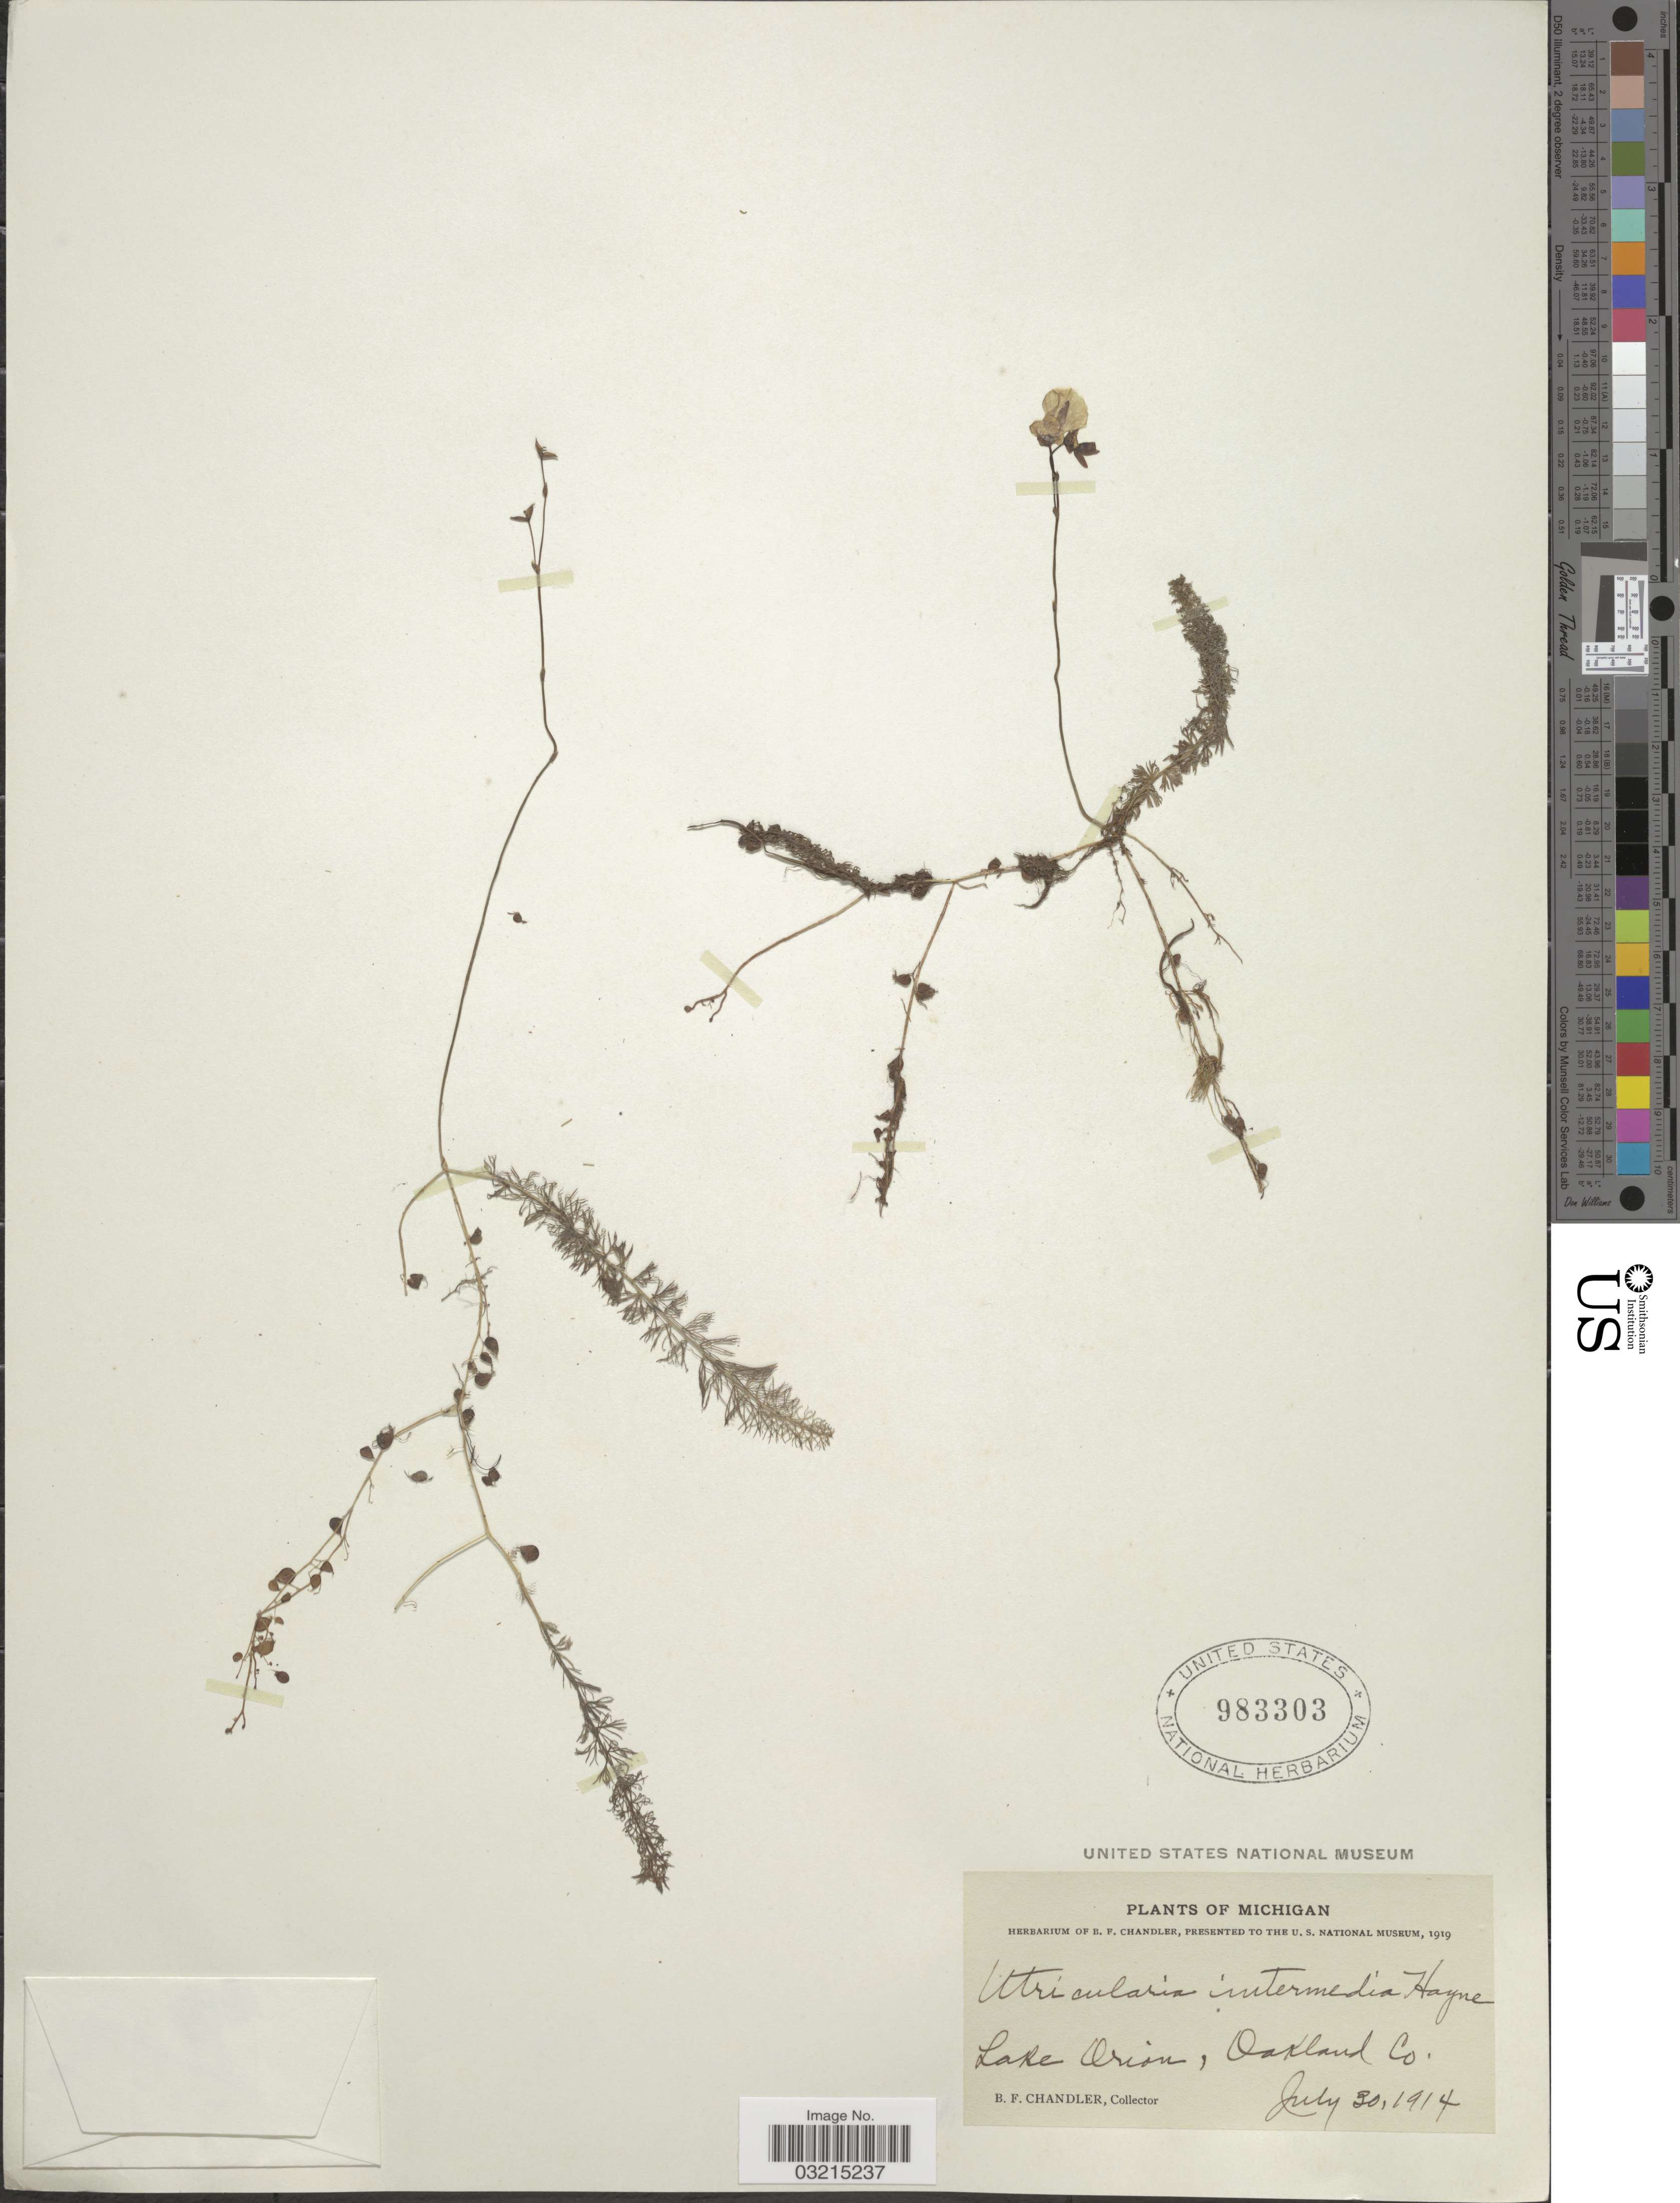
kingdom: Plantae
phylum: Tracheophyta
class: Magnoliopsida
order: Lamiales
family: Lentibulariaceae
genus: Utricularia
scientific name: Utricularia intermedia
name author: Hayne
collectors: B. F. Chandler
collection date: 1914-07-30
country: United States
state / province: Michigan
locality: Lake Orion, Oakland Co.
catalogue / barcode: US 983303